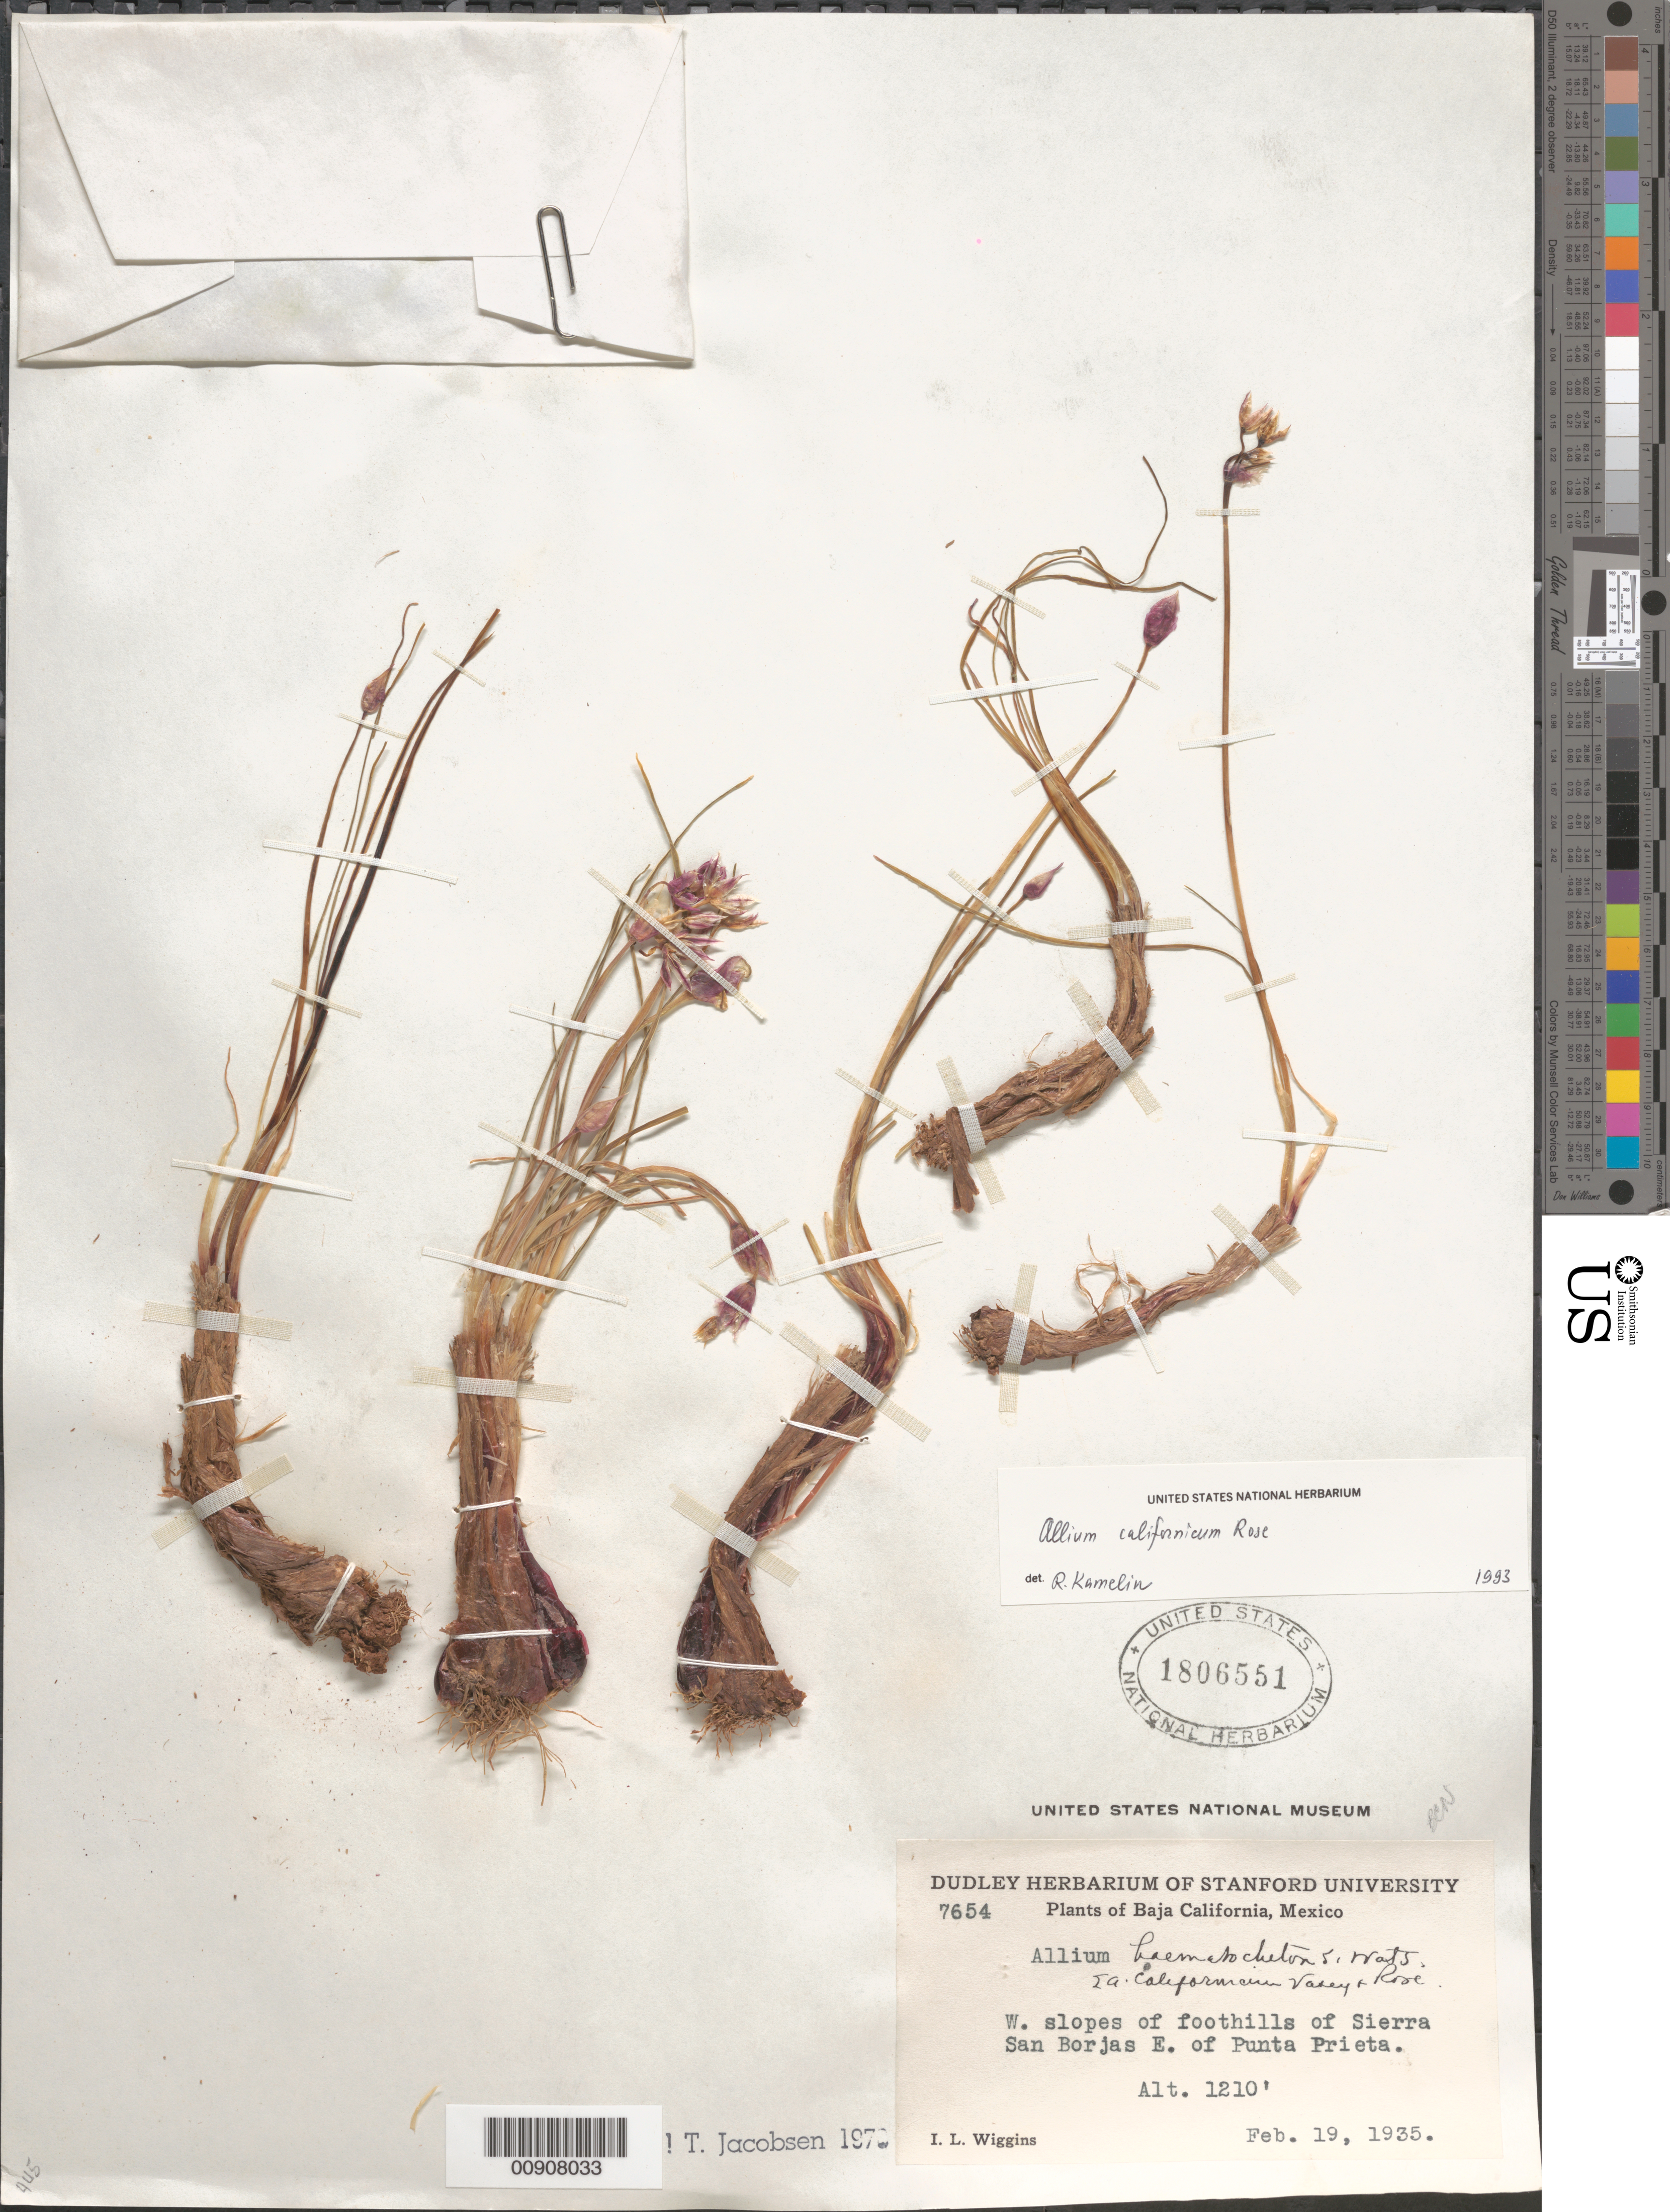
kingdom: Plantae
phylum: Tracheophyta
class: Liliopsida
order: Asparagales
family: Amaryllidaceae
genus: Allium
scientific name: Allium californicum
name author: Rose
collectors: I. L. Wiggins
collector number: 7654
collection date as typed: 19 Feb 1935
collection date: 1935-02-19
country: Mexico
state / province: Baja California Norte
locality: W. slopes of foothills of Sierra San Borjas E of Punta Prieta, Baja California.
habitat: W. slopes of foothills.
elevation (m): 369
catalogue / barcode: US 1806551